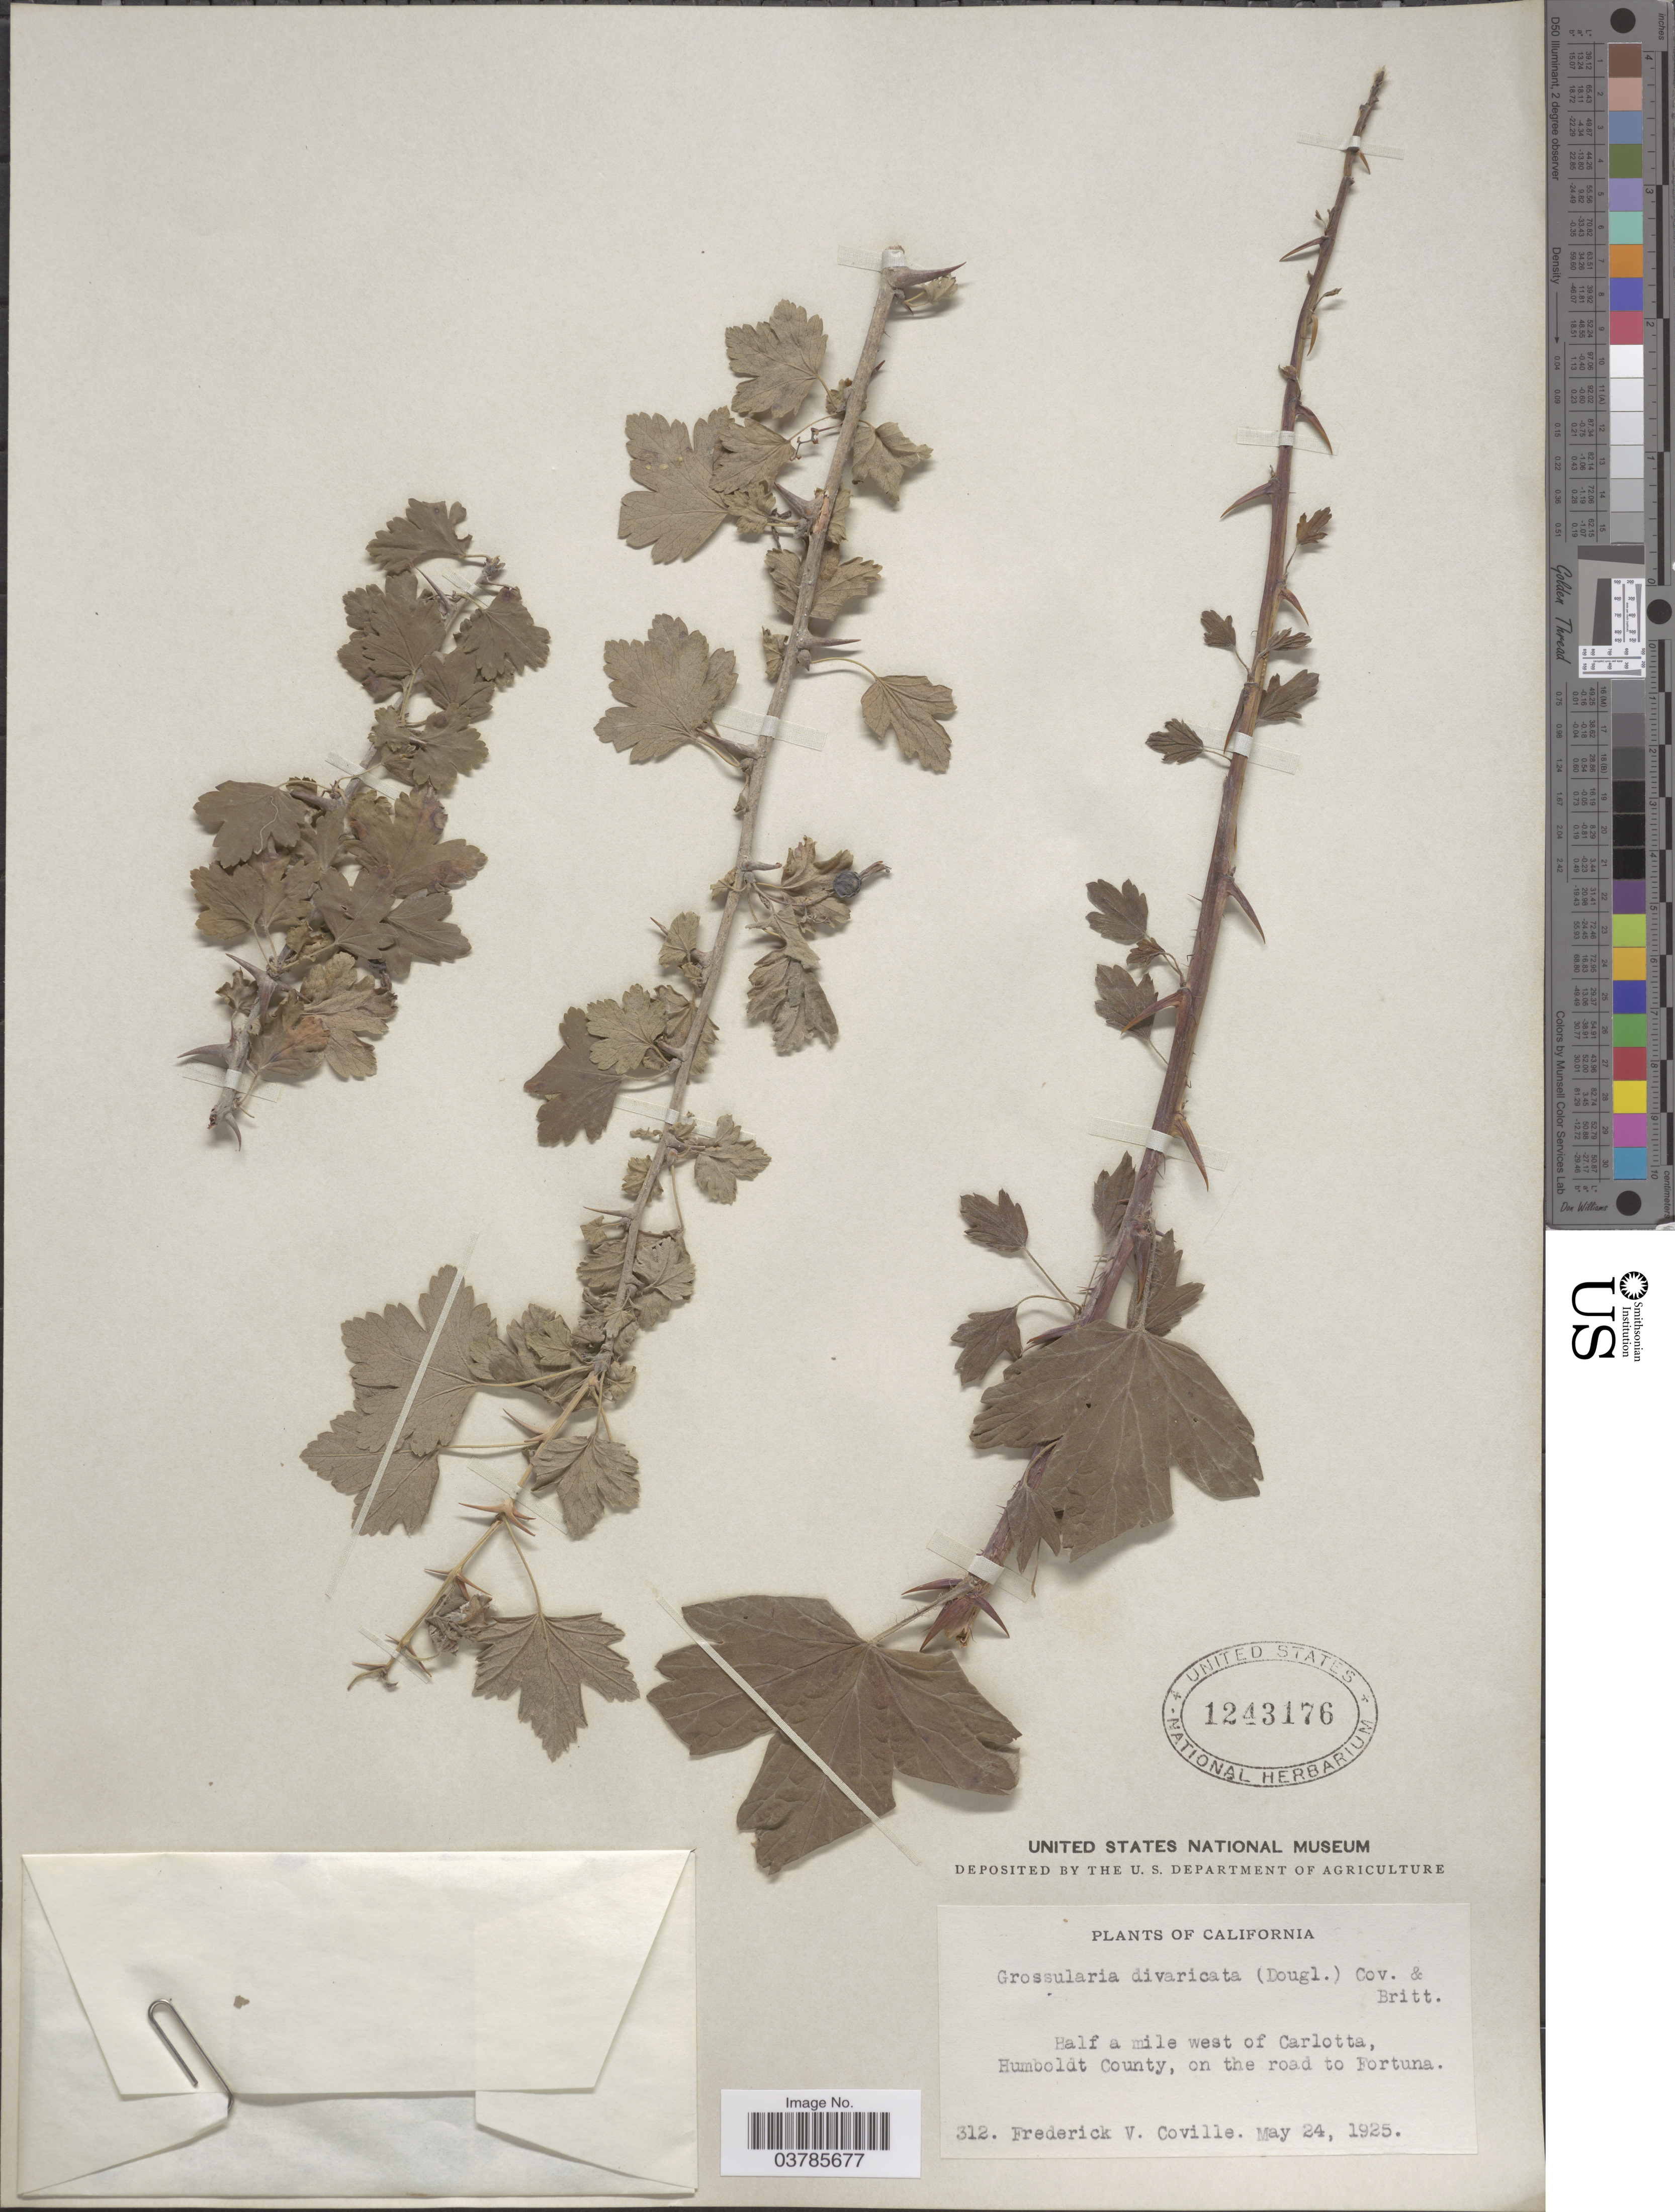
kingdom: Plantae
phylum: Tracheophyta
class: Magnoliopsida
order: Saxifragales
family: Grossulariaceae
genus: Ribes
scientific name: Ribes divaricatum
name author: Douglas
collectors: F. V. Coville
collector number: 312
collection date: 1925-05-24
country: United States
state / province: California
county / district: Humboldt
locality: Half a mile west of Carlotta, Humboldt County, on the road to Fortuna.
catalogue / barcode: US 1243176